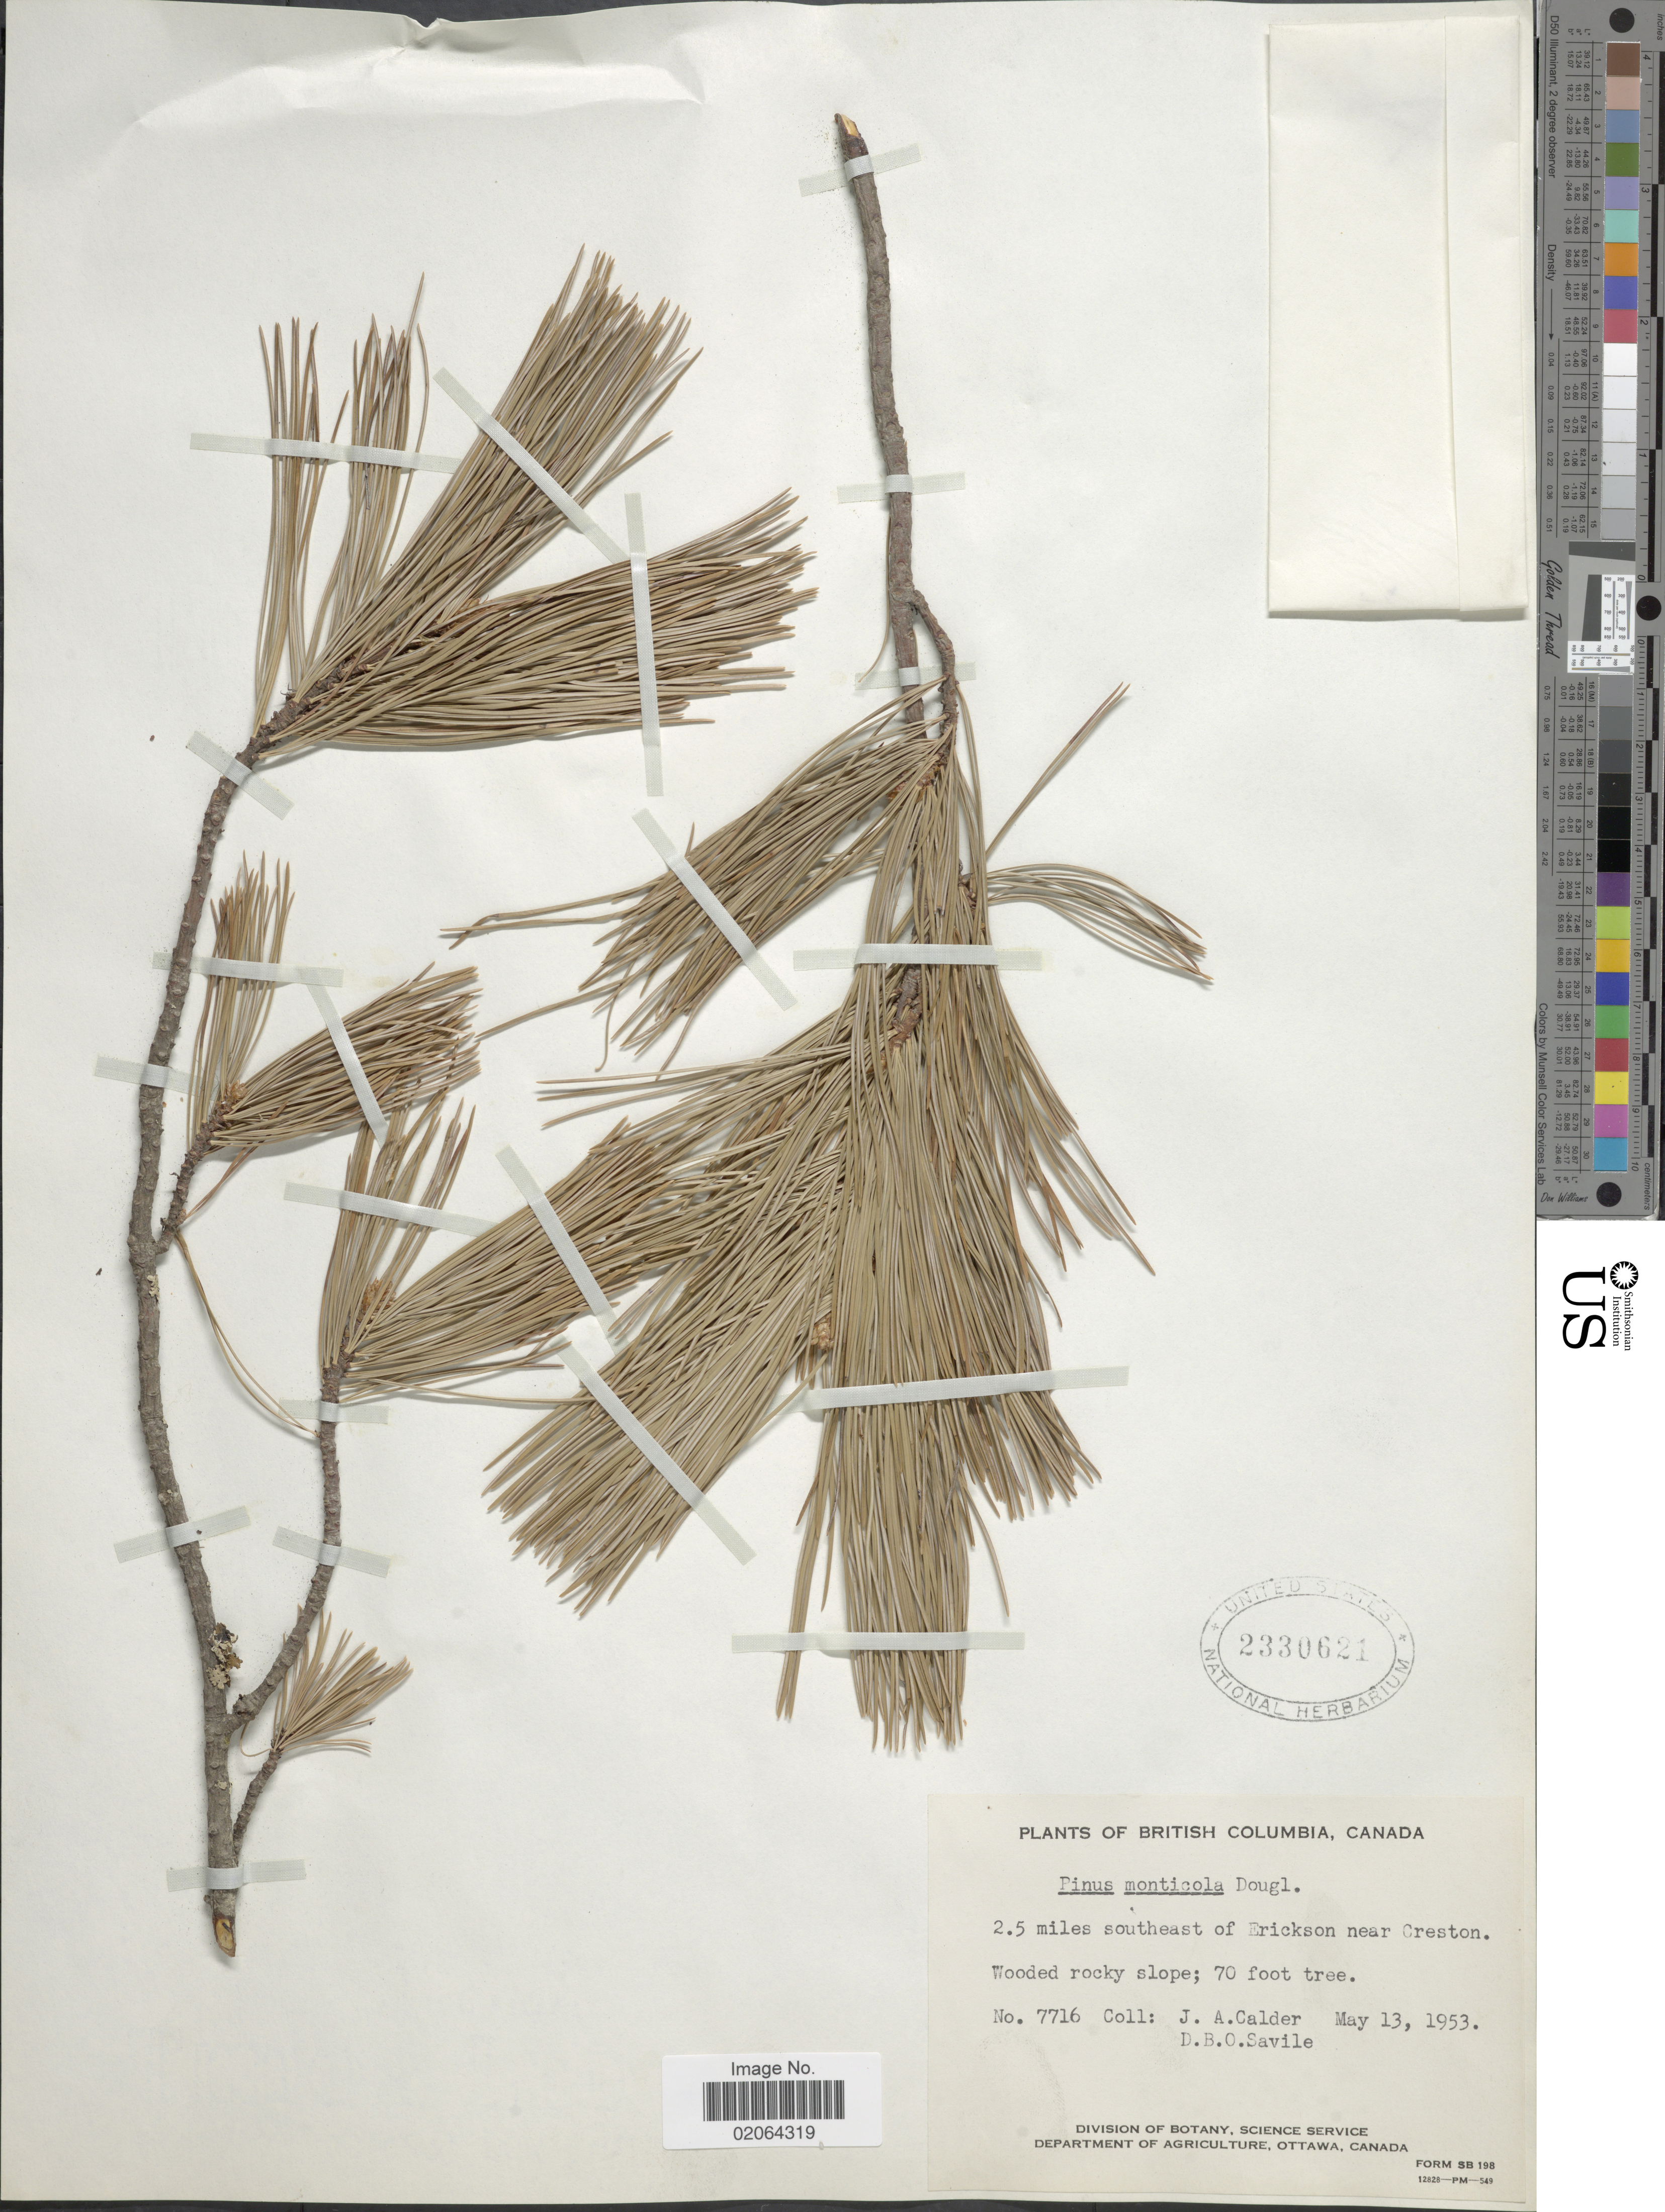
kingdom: Plantae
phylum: Tracheophyta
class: Pinopsida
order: Pinales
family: Pinaceae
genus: Pinus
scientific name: Pinus monticola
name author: Douglas ex D. Don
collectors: J. A. Calder & D. Savile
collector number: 7716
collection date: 1953-05-13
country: Canada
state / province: British Columbia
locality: British Columbia, Canada, Wooded rocky slope. 2.5 miles southeast of Erickson near Creston.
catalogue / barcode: US 2330621